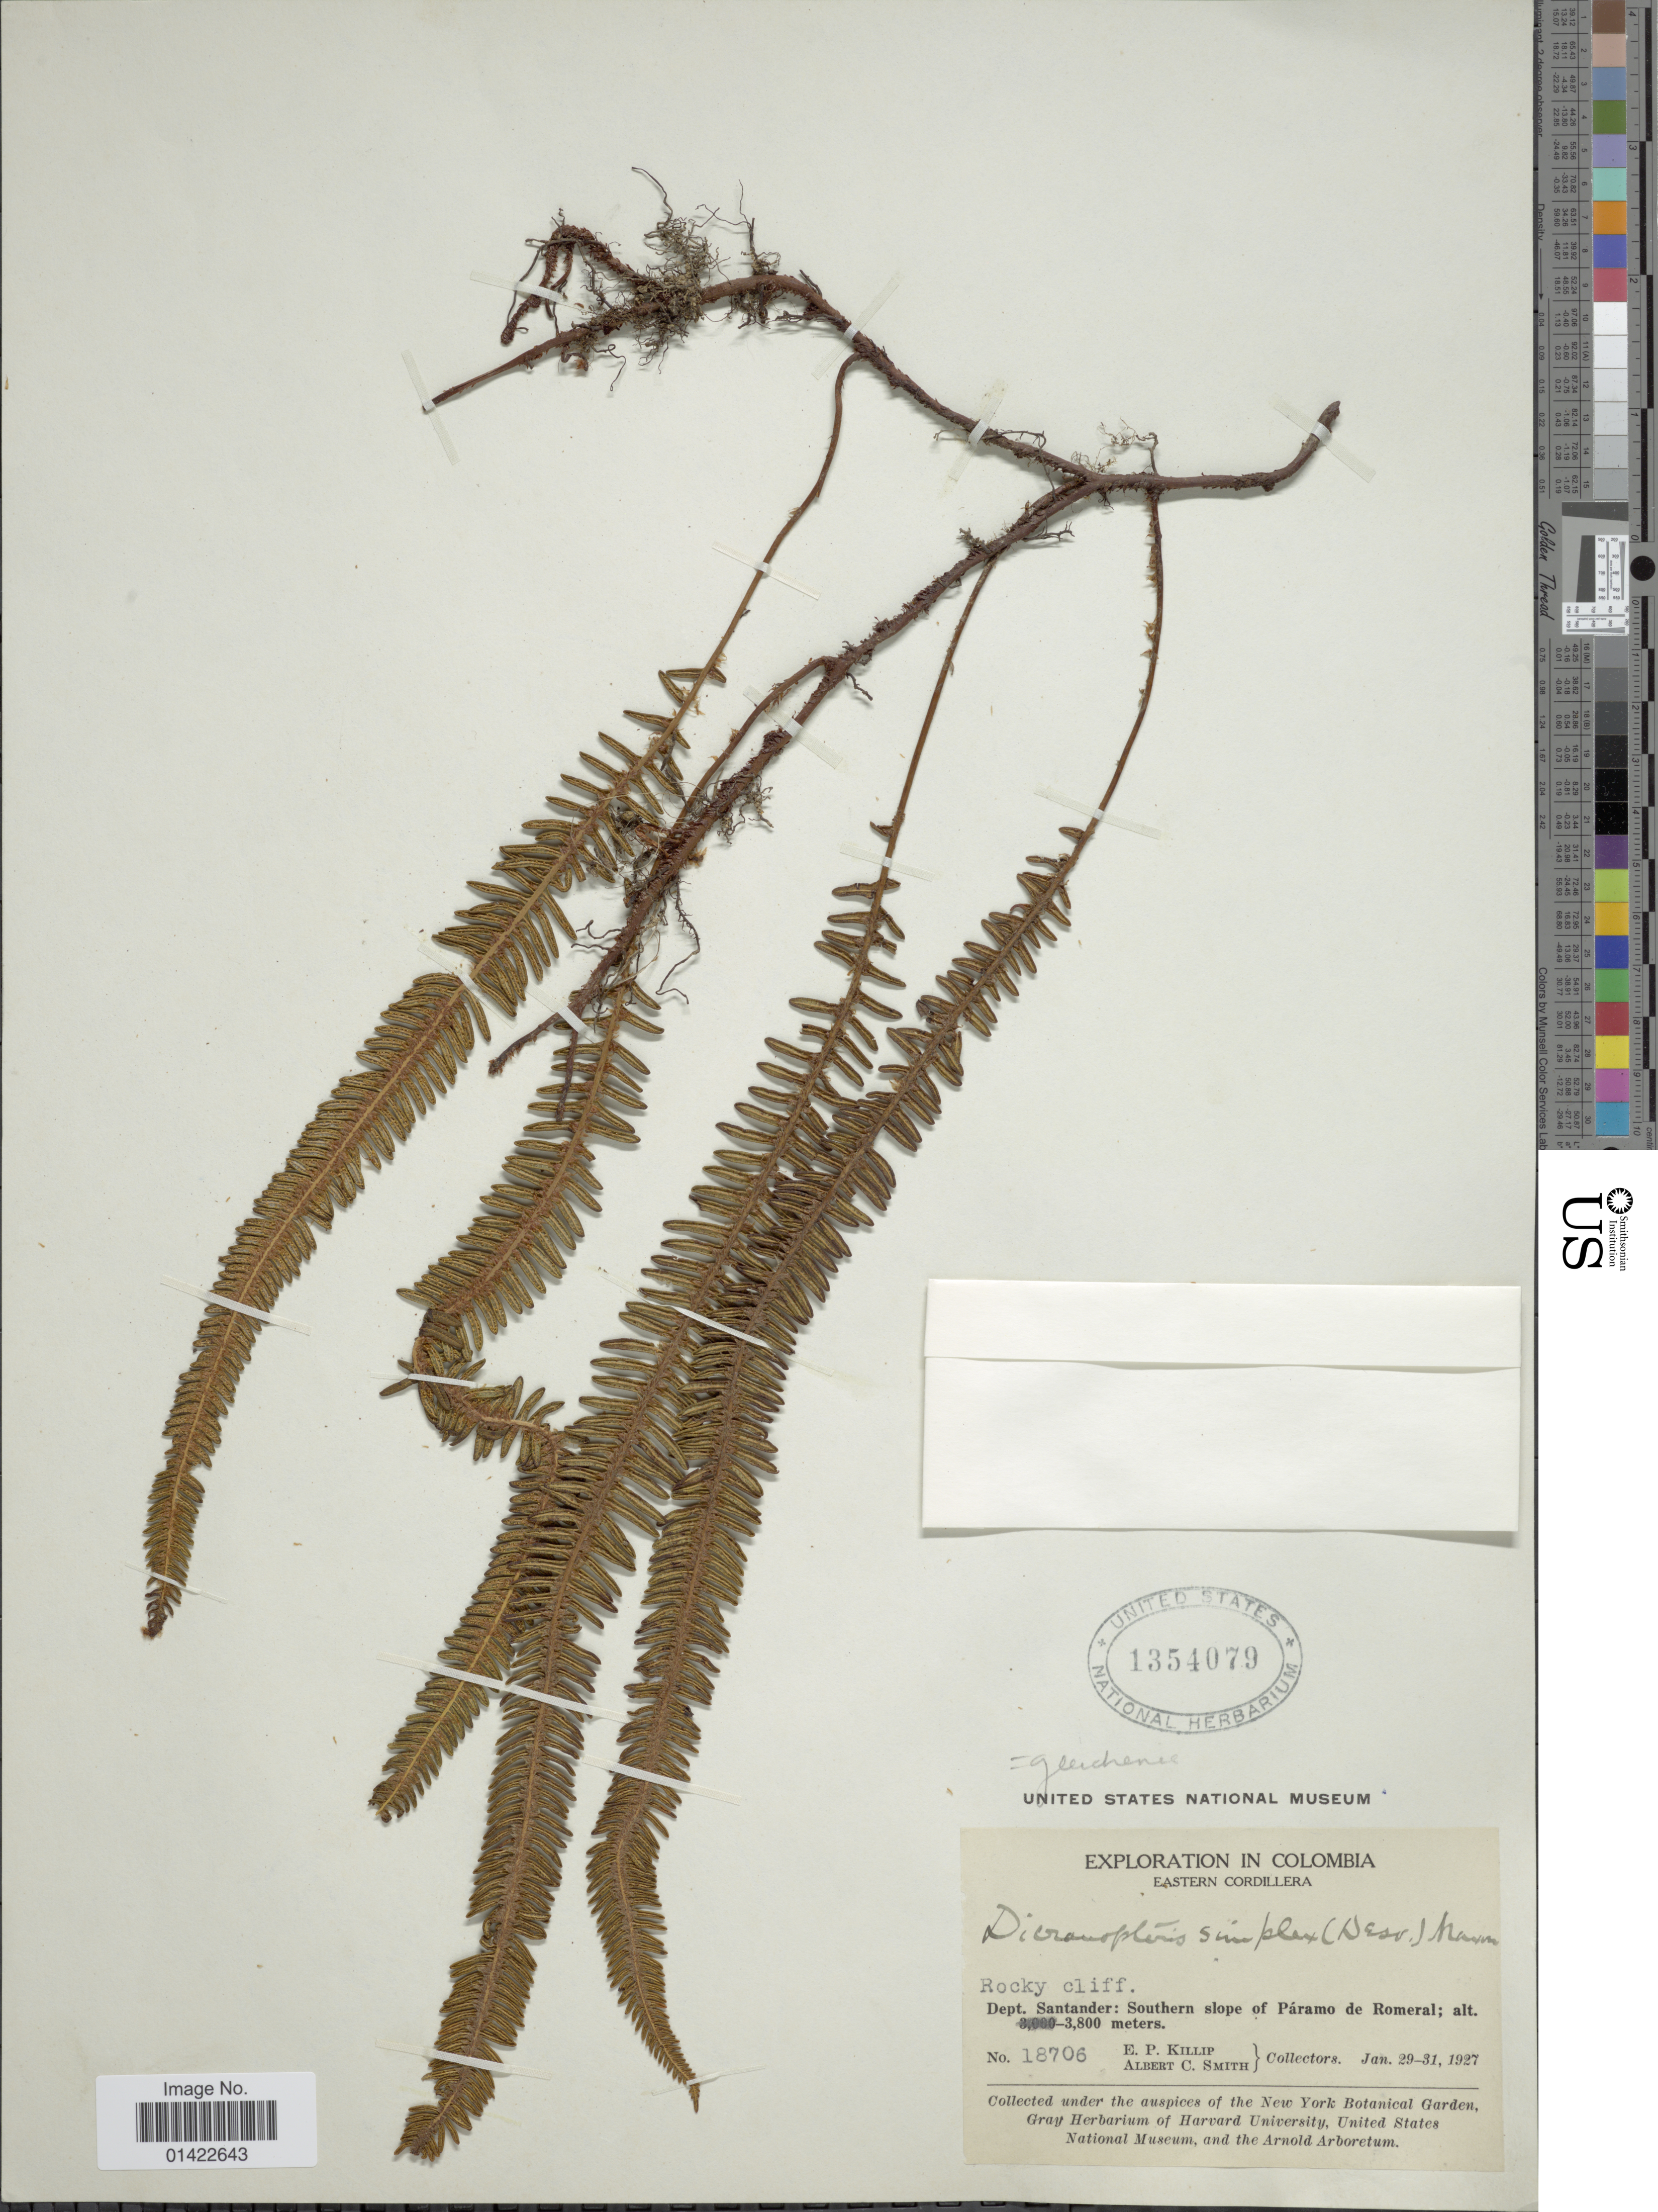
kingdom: Plantae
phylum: Tracheophyta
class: Polypodiopsida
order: Gleicheniales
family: Gleicheniaceae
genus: Sticherus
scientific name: Sticherus simplex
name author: (Desv.) Ching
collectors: E. P. Killip & A. C. Smith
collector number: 18706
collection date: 1927-01-29/1927-01-31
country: Colombia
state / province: Santander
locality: Eastern Cordillera. Southern slope of Páramo de Romeral.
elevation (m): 3800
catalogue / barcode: US 1354079